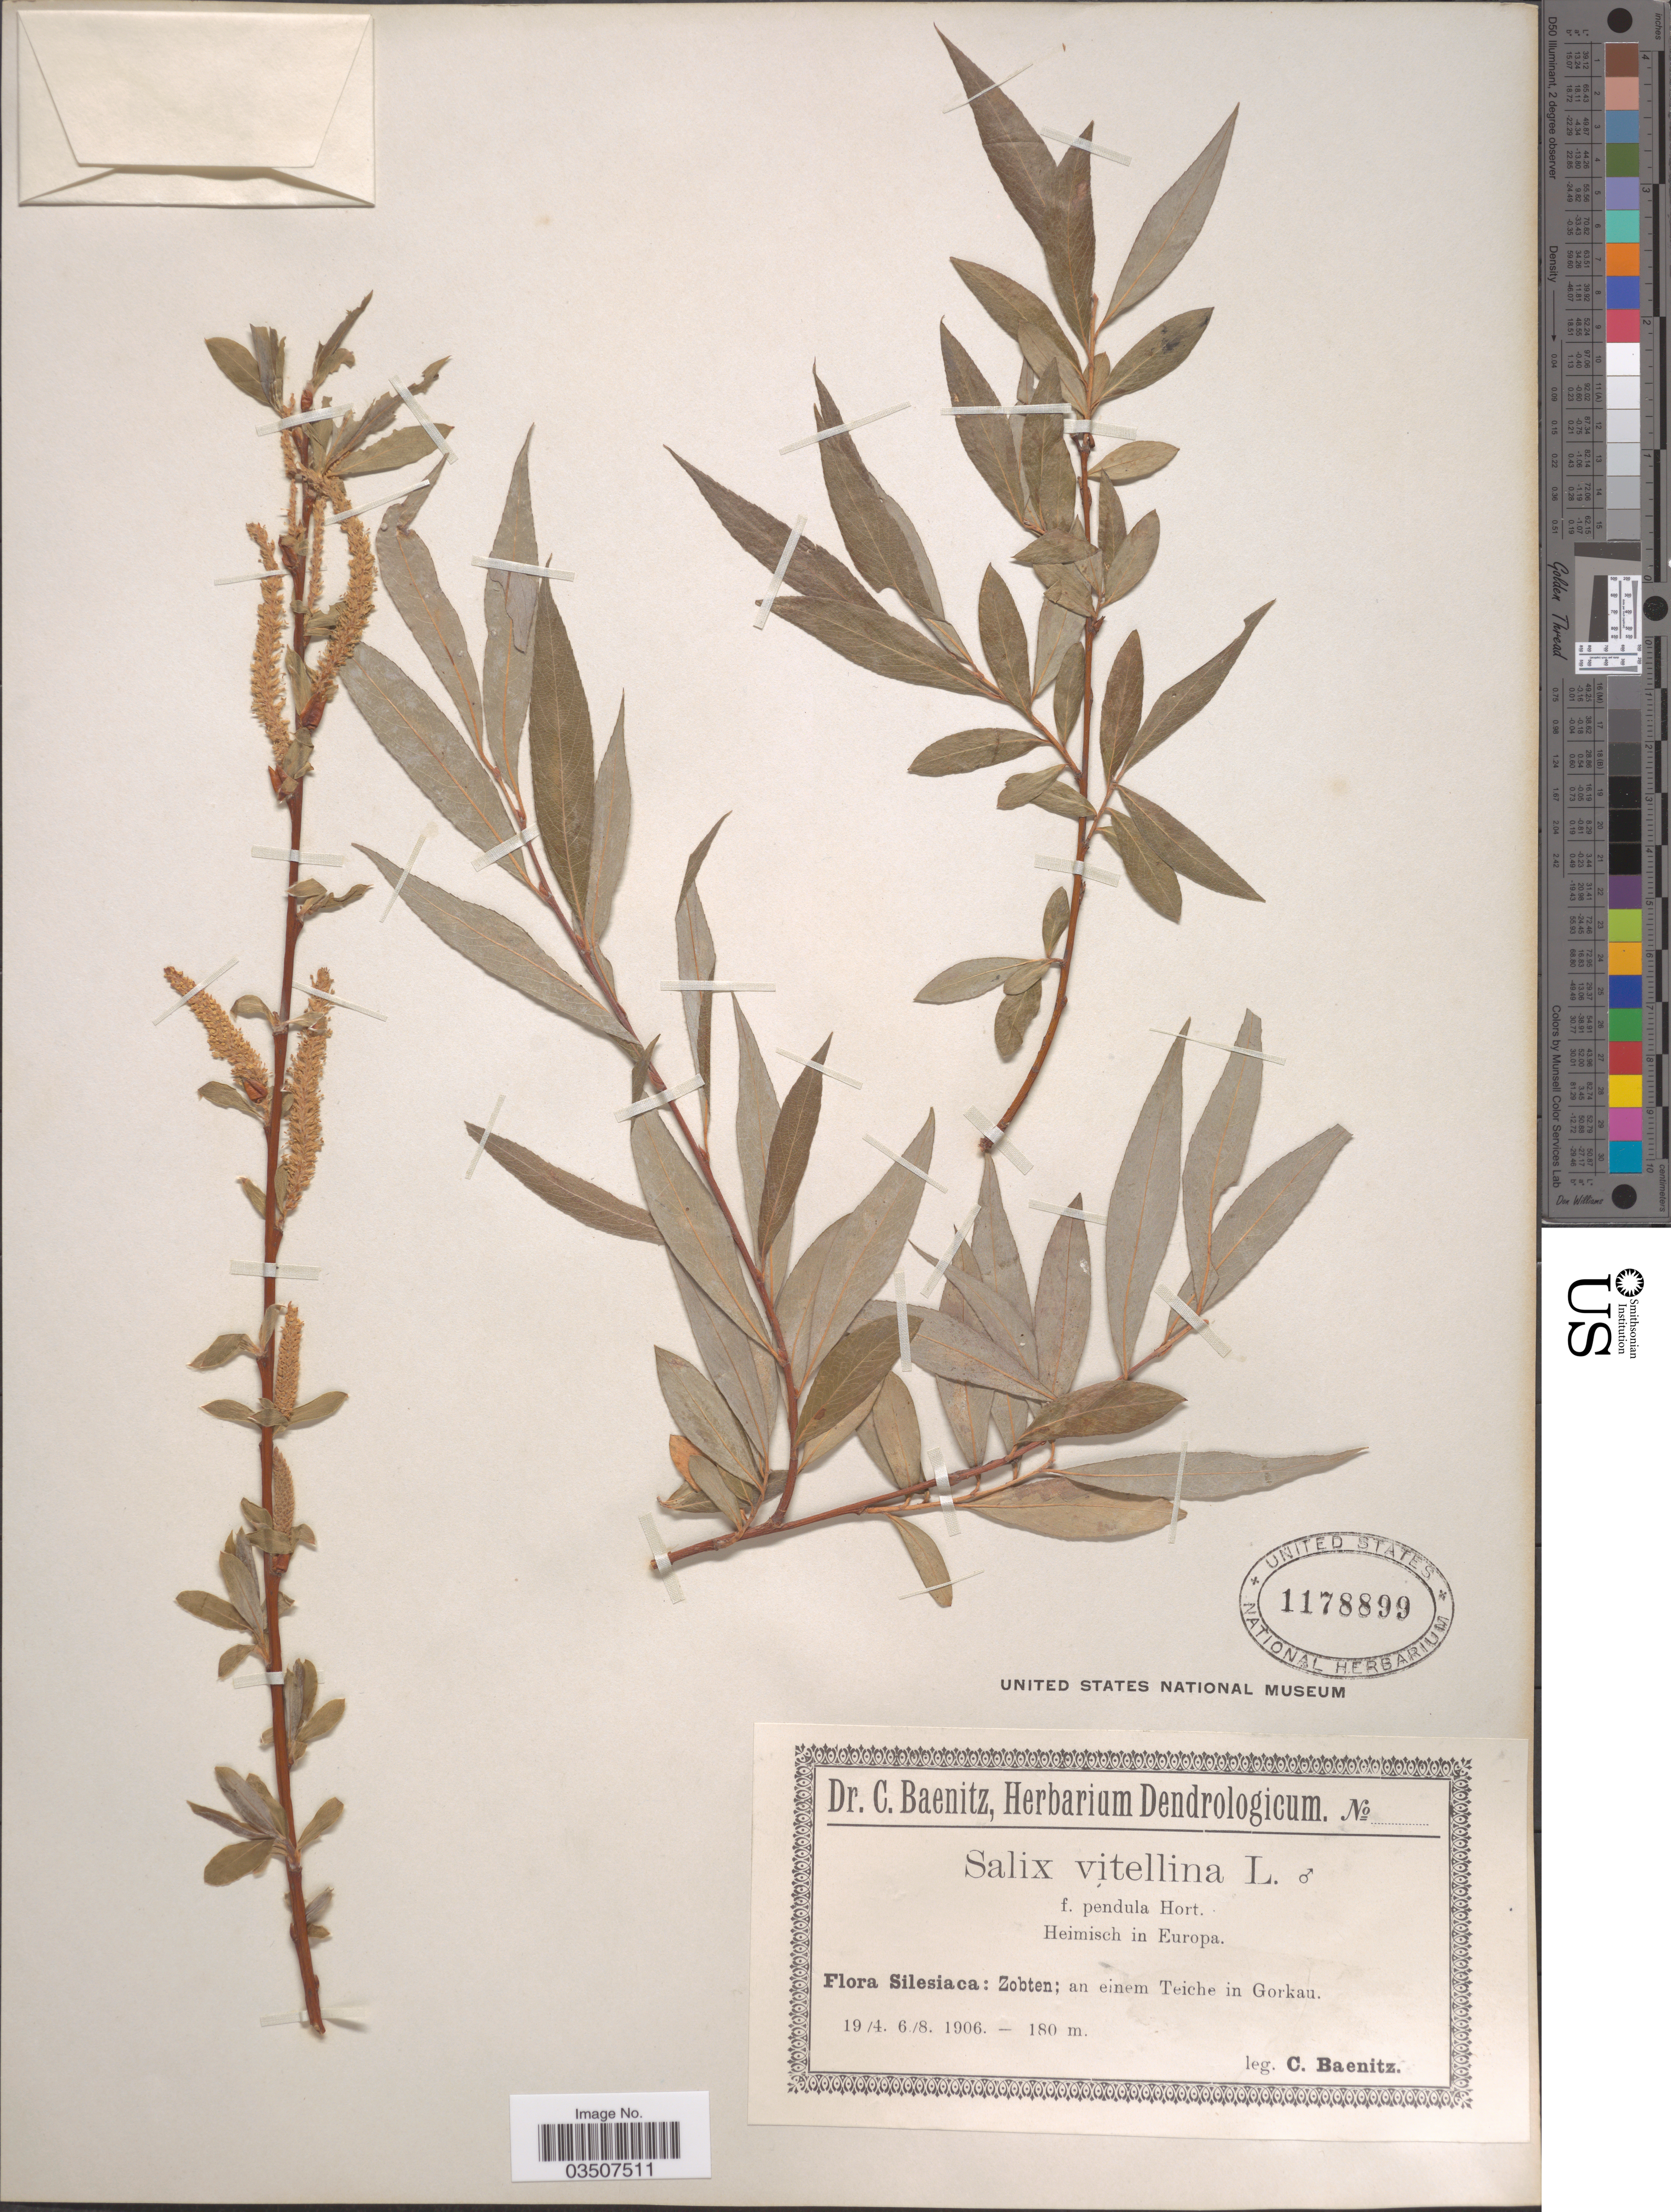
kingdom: Plantae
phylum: Tracheophyta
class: Magnoliopsida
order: Malpighiales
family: Salicaceae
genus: Salix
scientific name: Salix vitellina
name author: L.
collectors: C. G. Baenitz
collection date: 1906-04-19/1906-08-06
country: Poland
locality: Silesiaca: Zobten; an einem Teiche in Gorkan.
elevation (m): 180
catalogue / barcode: US 1178899